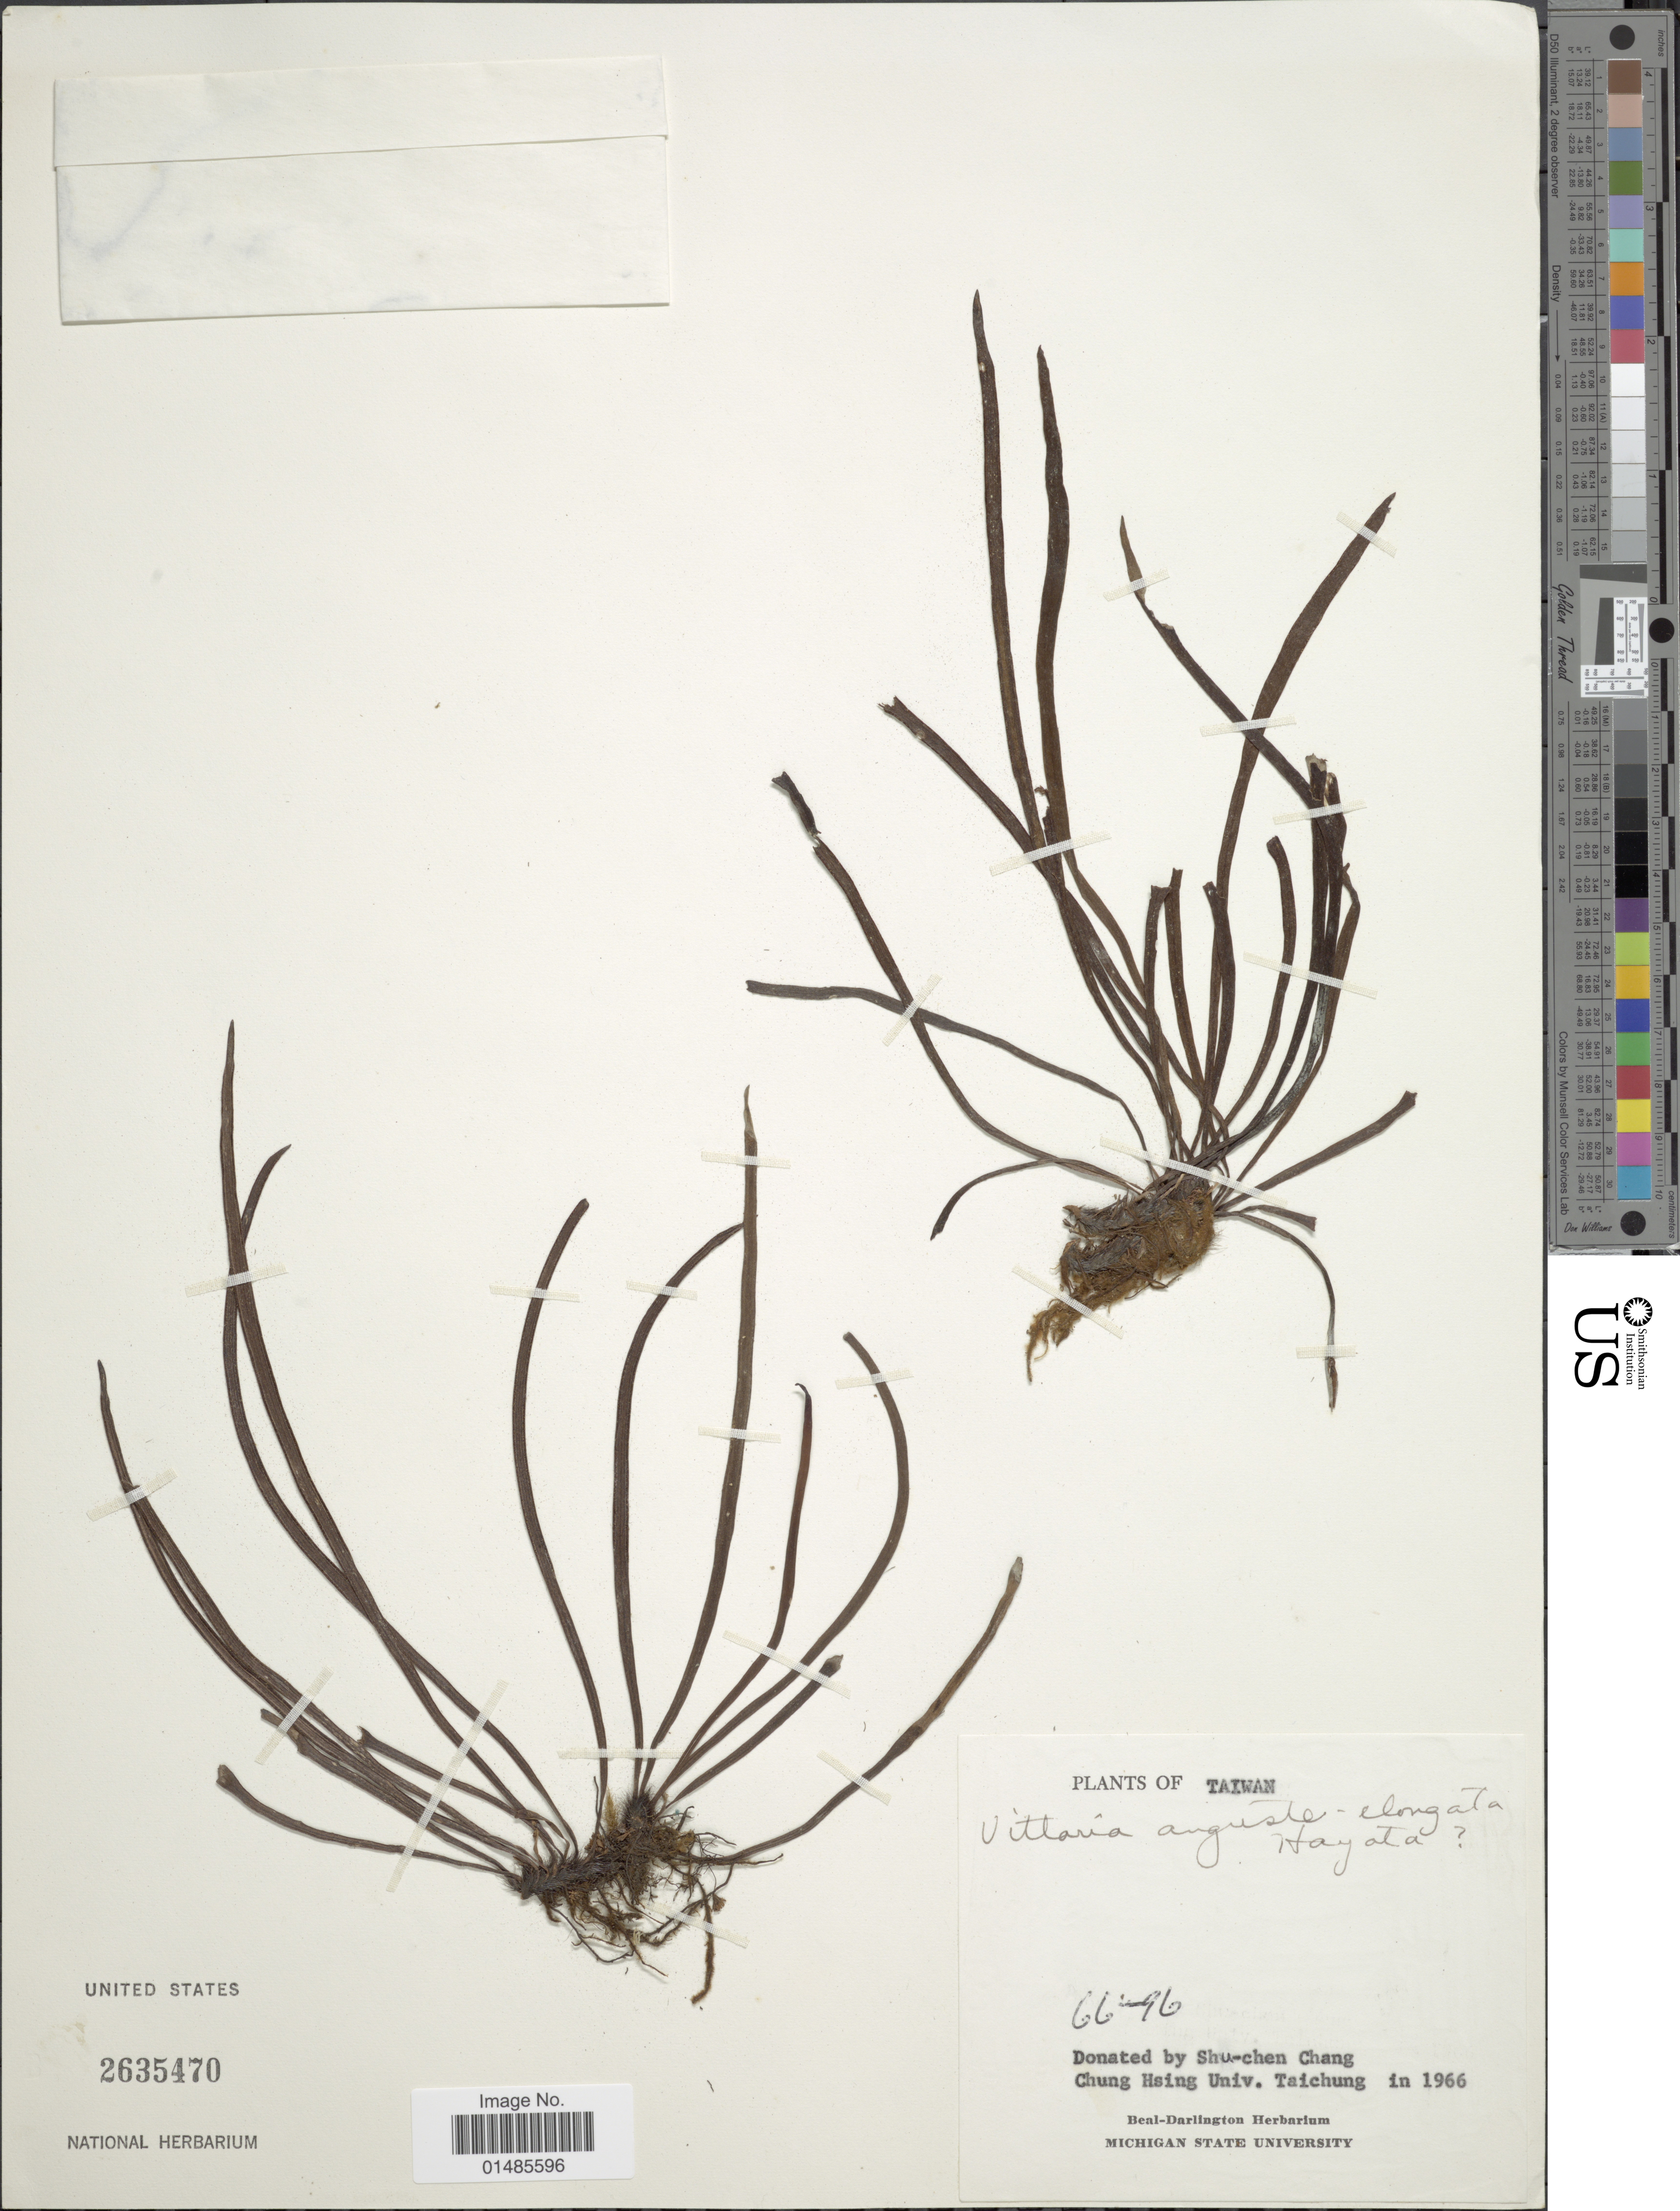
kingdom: Plantae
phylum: Tracheophyta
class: Polypodiopsida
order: Polypodiales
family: Pteridaceae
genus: Haplopteris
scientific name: Haplopteris anguste-elongata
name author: (Hayata) E.H. Crane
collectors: S. Chang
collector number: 66-96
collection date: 1966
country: Taiwan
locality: Chung Hsing Univ. Taichung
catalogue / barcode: US 2635470